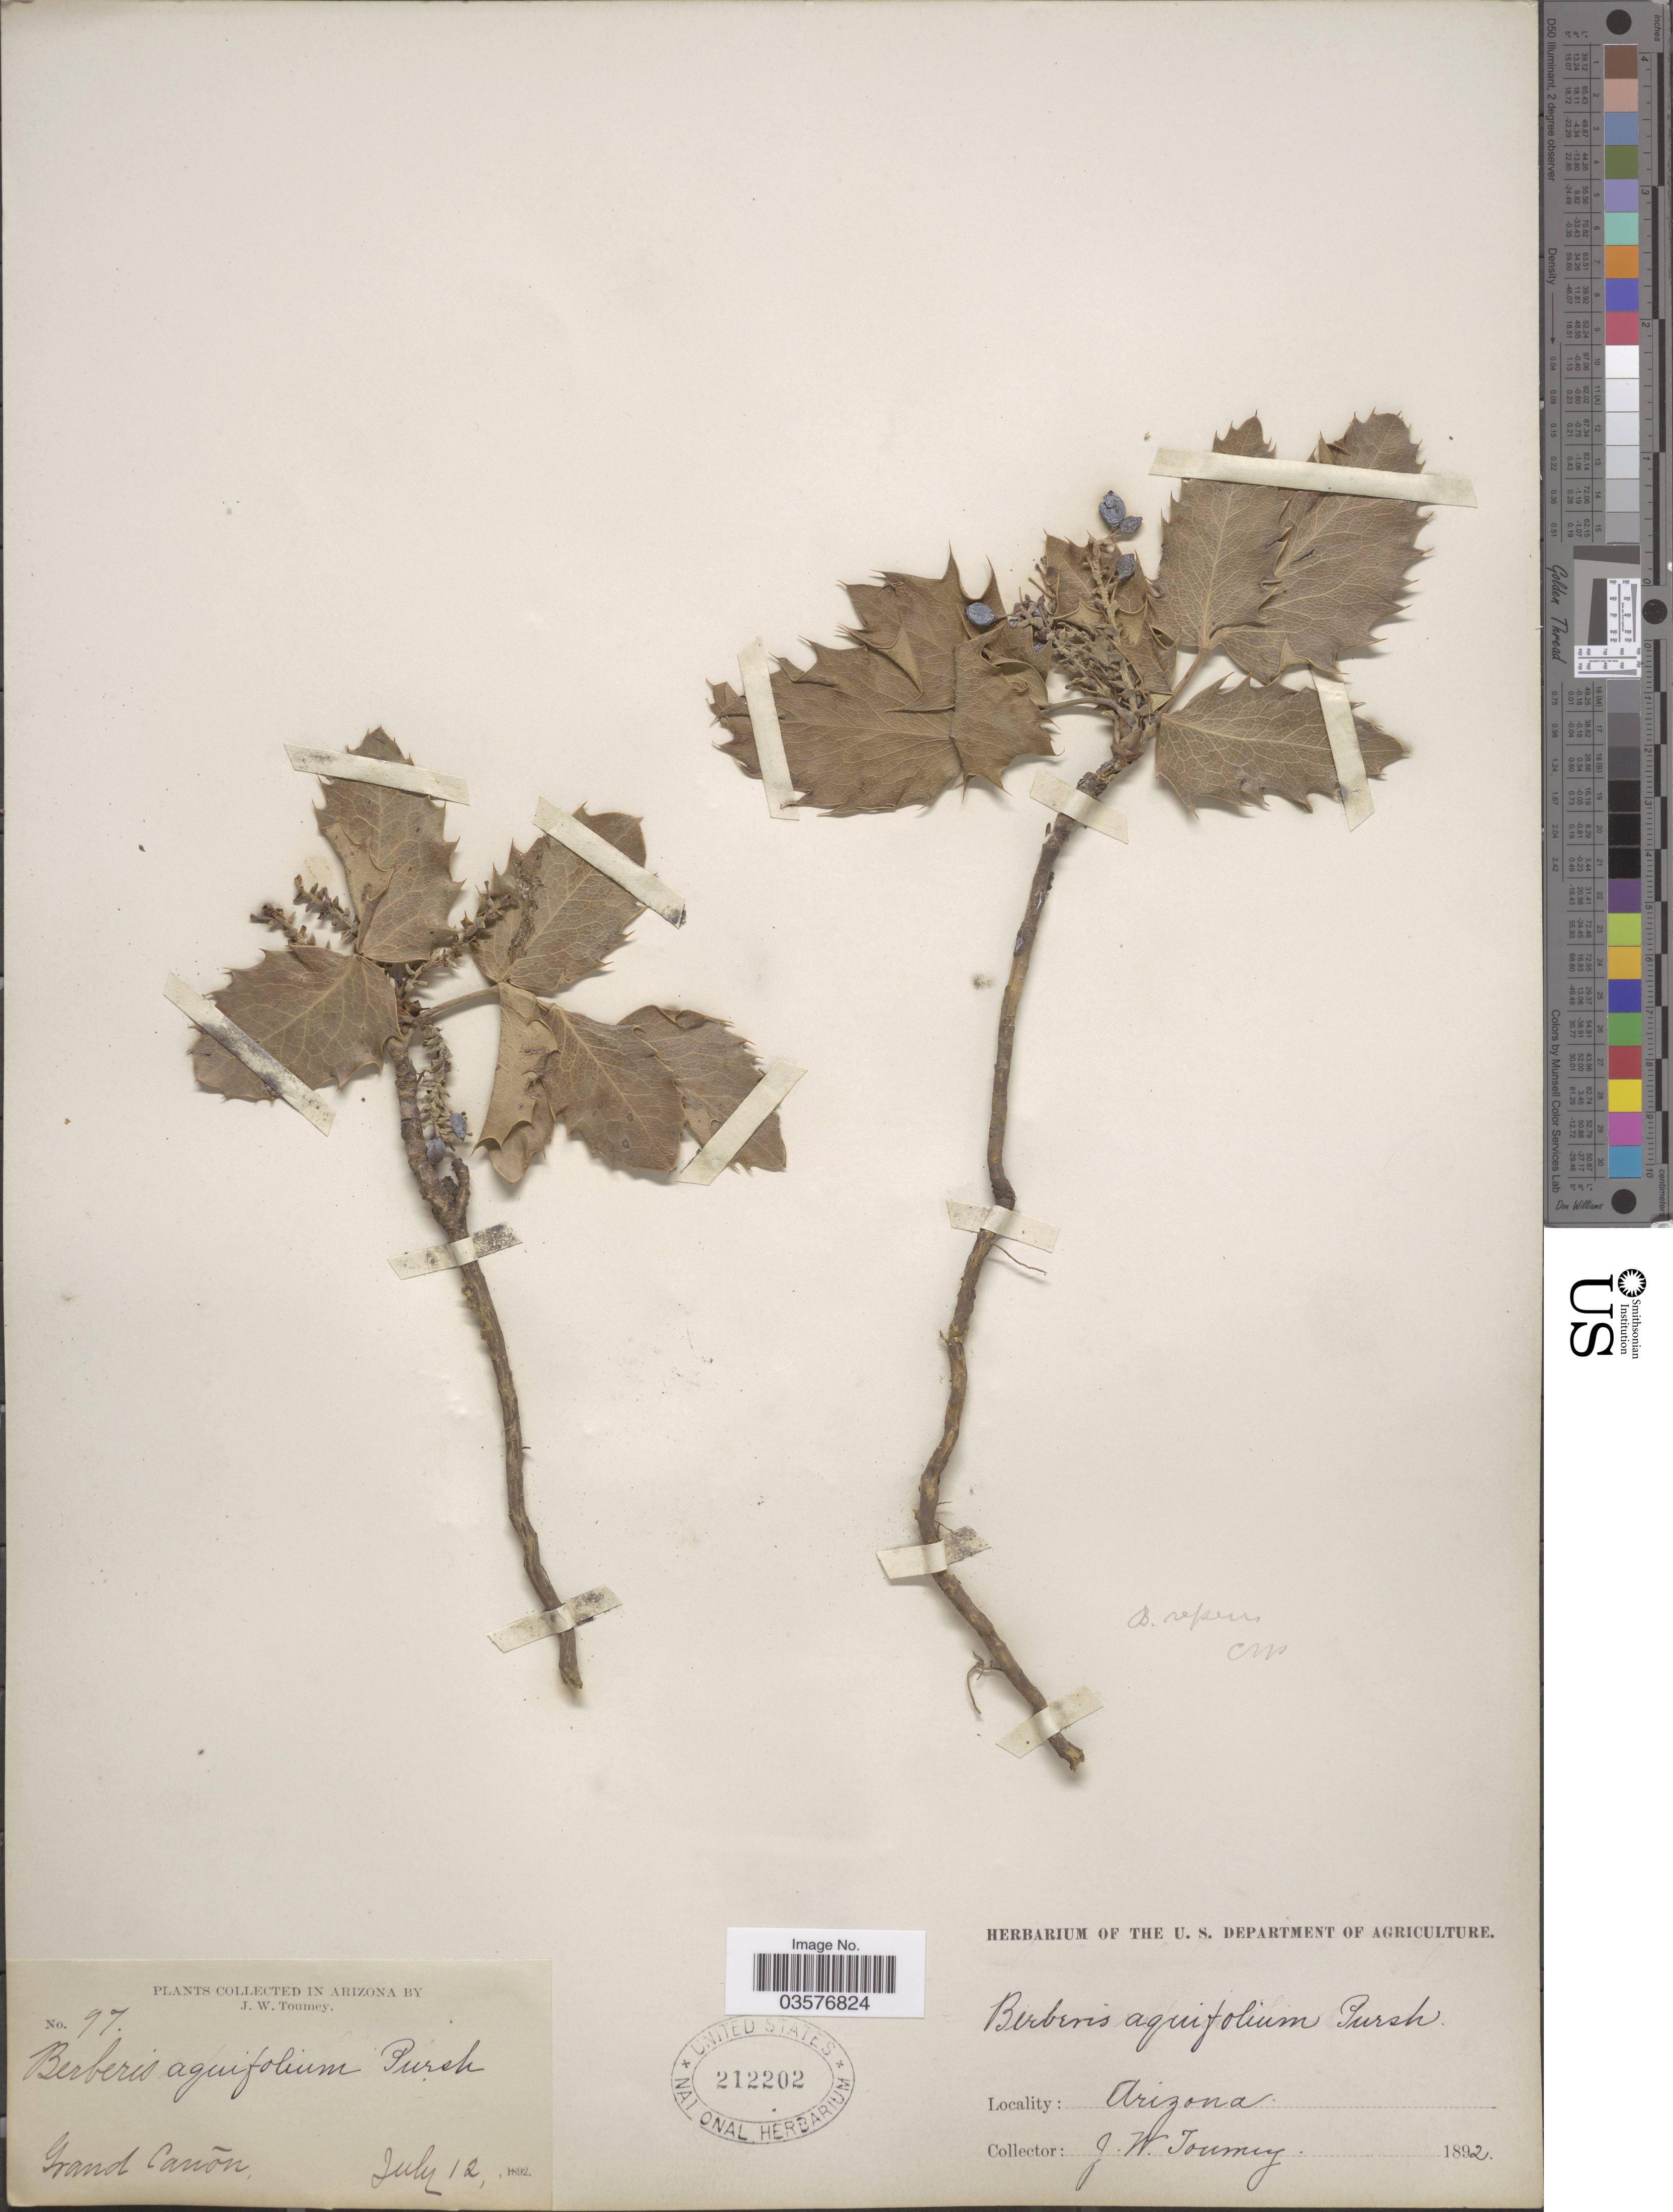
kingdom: Plantae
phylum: Tracheophyta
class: Magnoliopsida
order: Ranunculales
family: Berberidaceae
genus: Mahonia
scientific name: Mahonia repens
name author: (Lindl.) G. Don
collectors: J. W. Toumey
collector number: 97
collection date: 1892-07-12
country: United States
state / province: Arizona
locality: Grand Cañon.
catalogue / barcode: US 212202